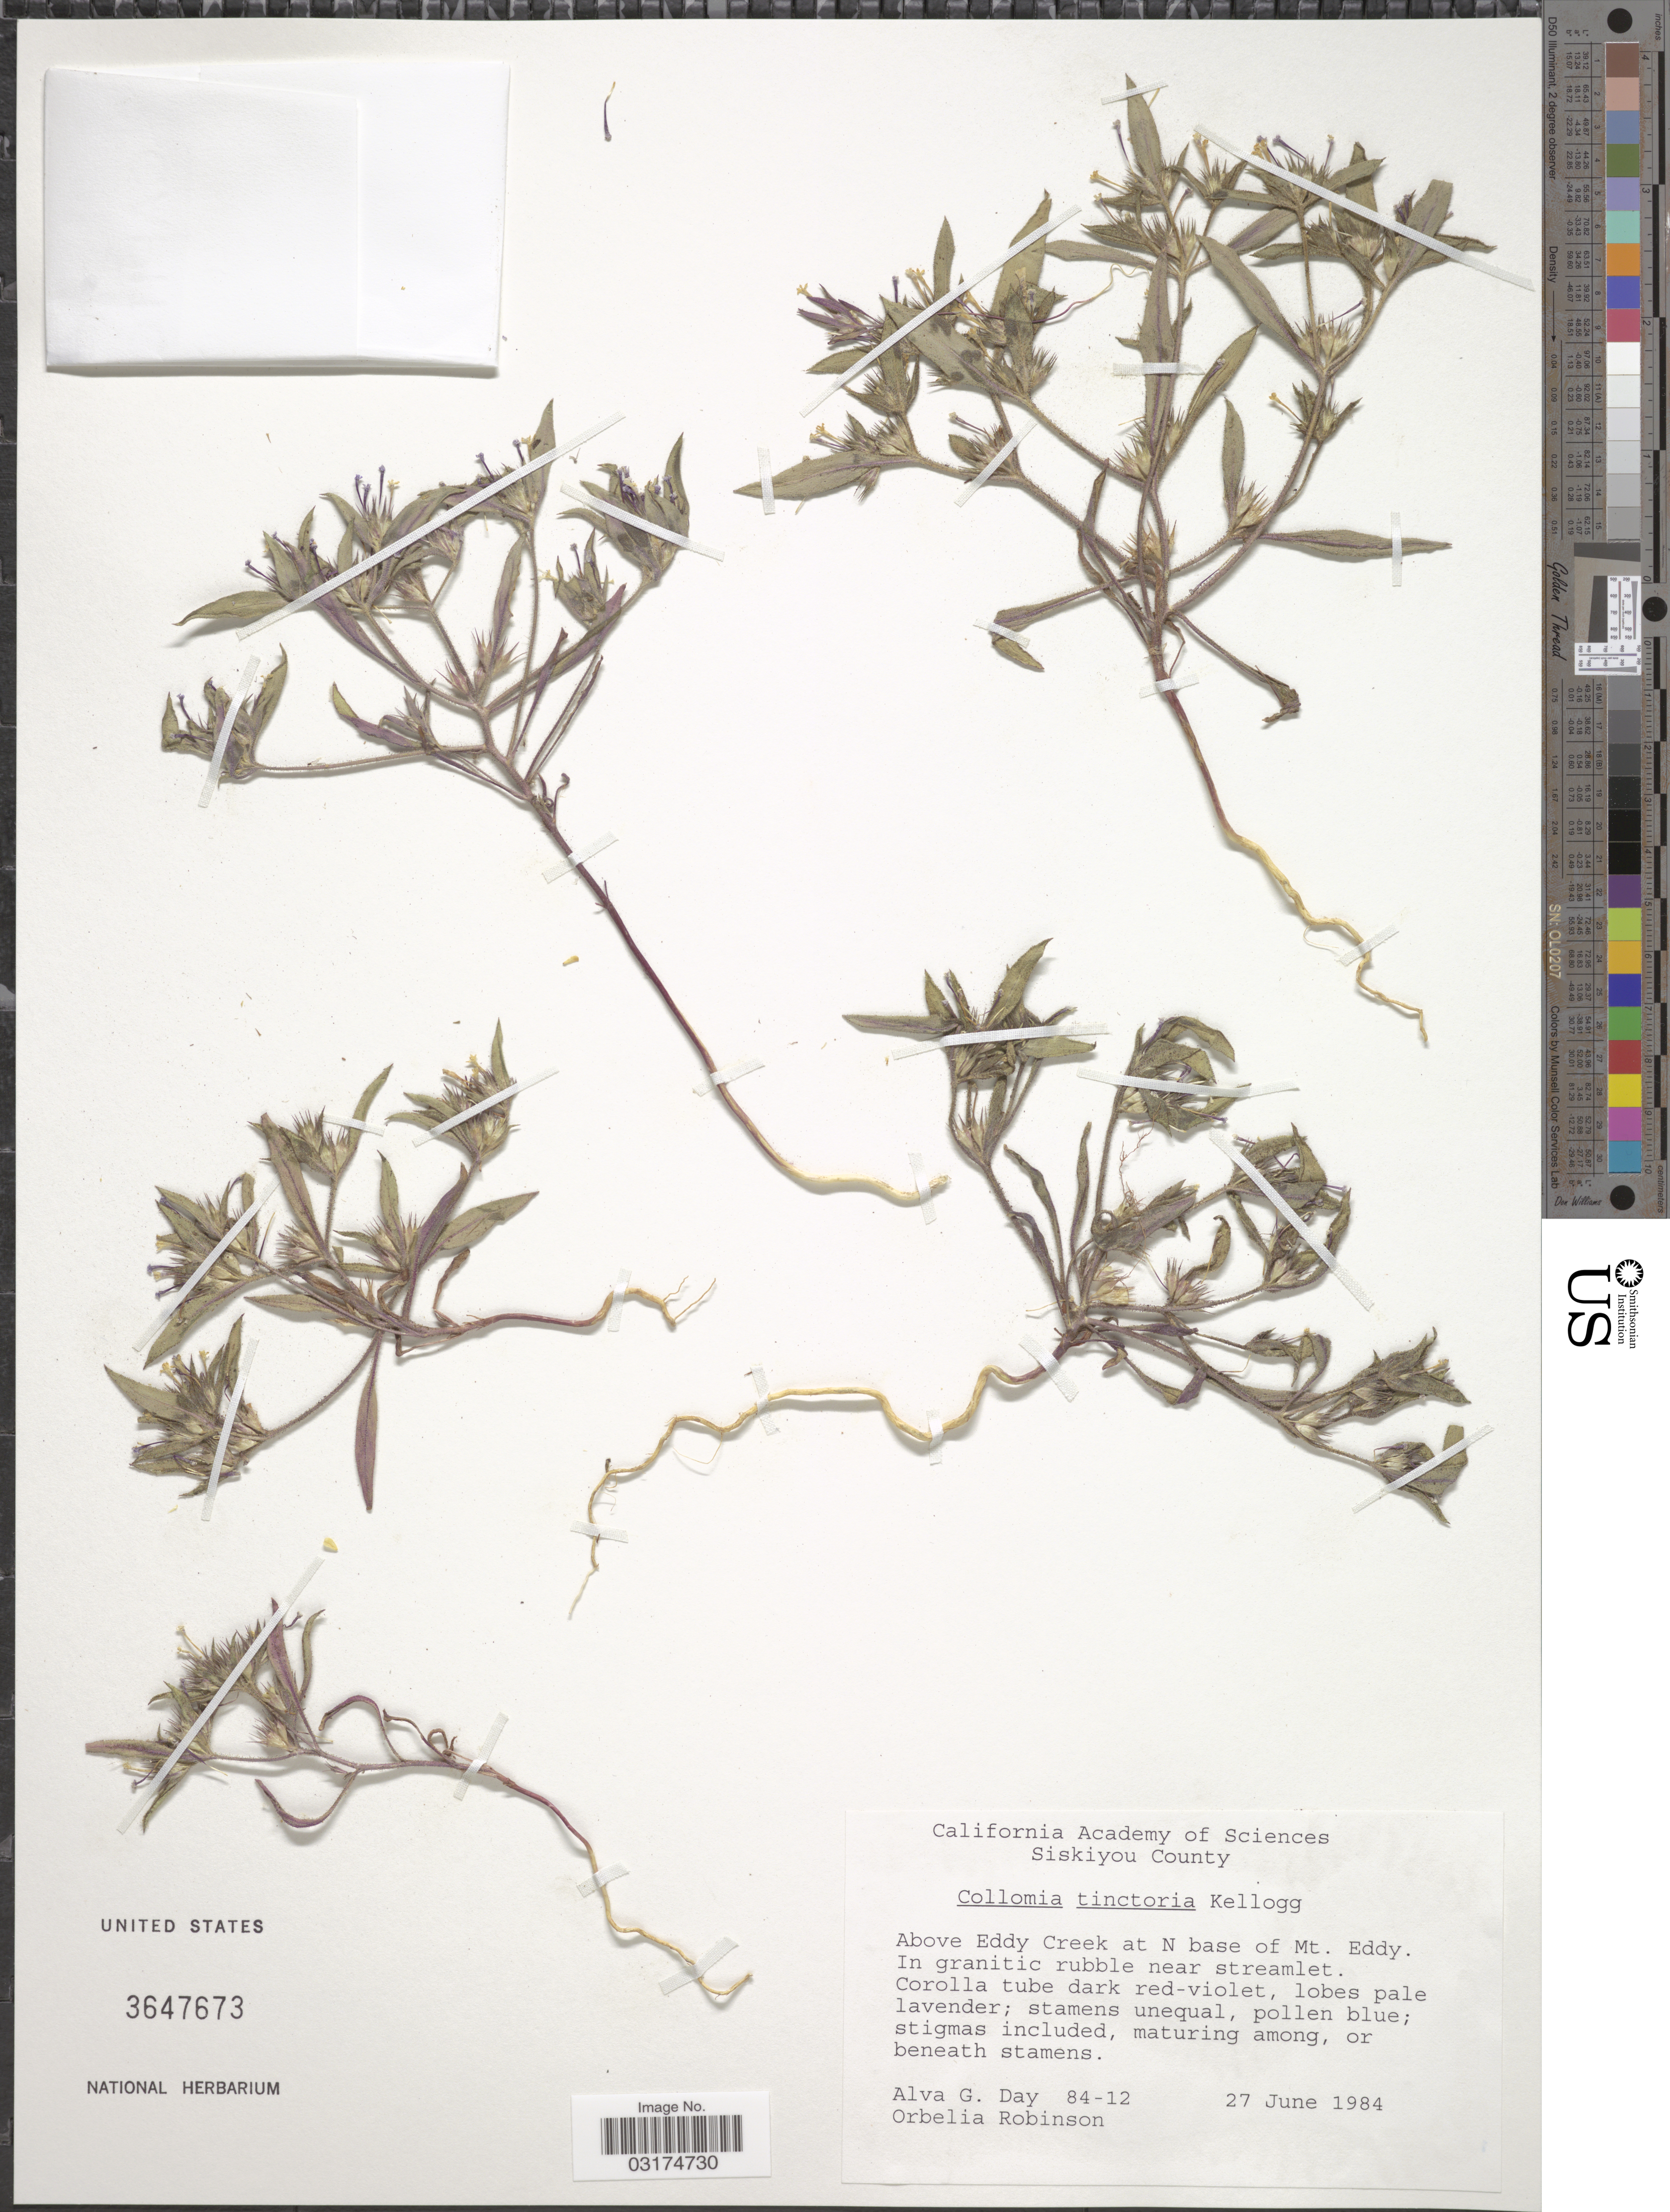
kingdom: Plantae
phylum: Tracheophyta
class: Magnoliopsida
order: Ericales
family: Polemoniaceae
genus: Collomia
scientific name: Collomia tinctoria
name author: Kellogg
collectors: A. G. Day & O. R. Robinson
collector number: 84-12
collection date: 1984-06-27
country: United States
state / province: California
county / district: Siskiyou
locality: Siskiyou County. Above Eddy Creek at N base of Mt. Eddy.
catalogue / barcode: US 3647673